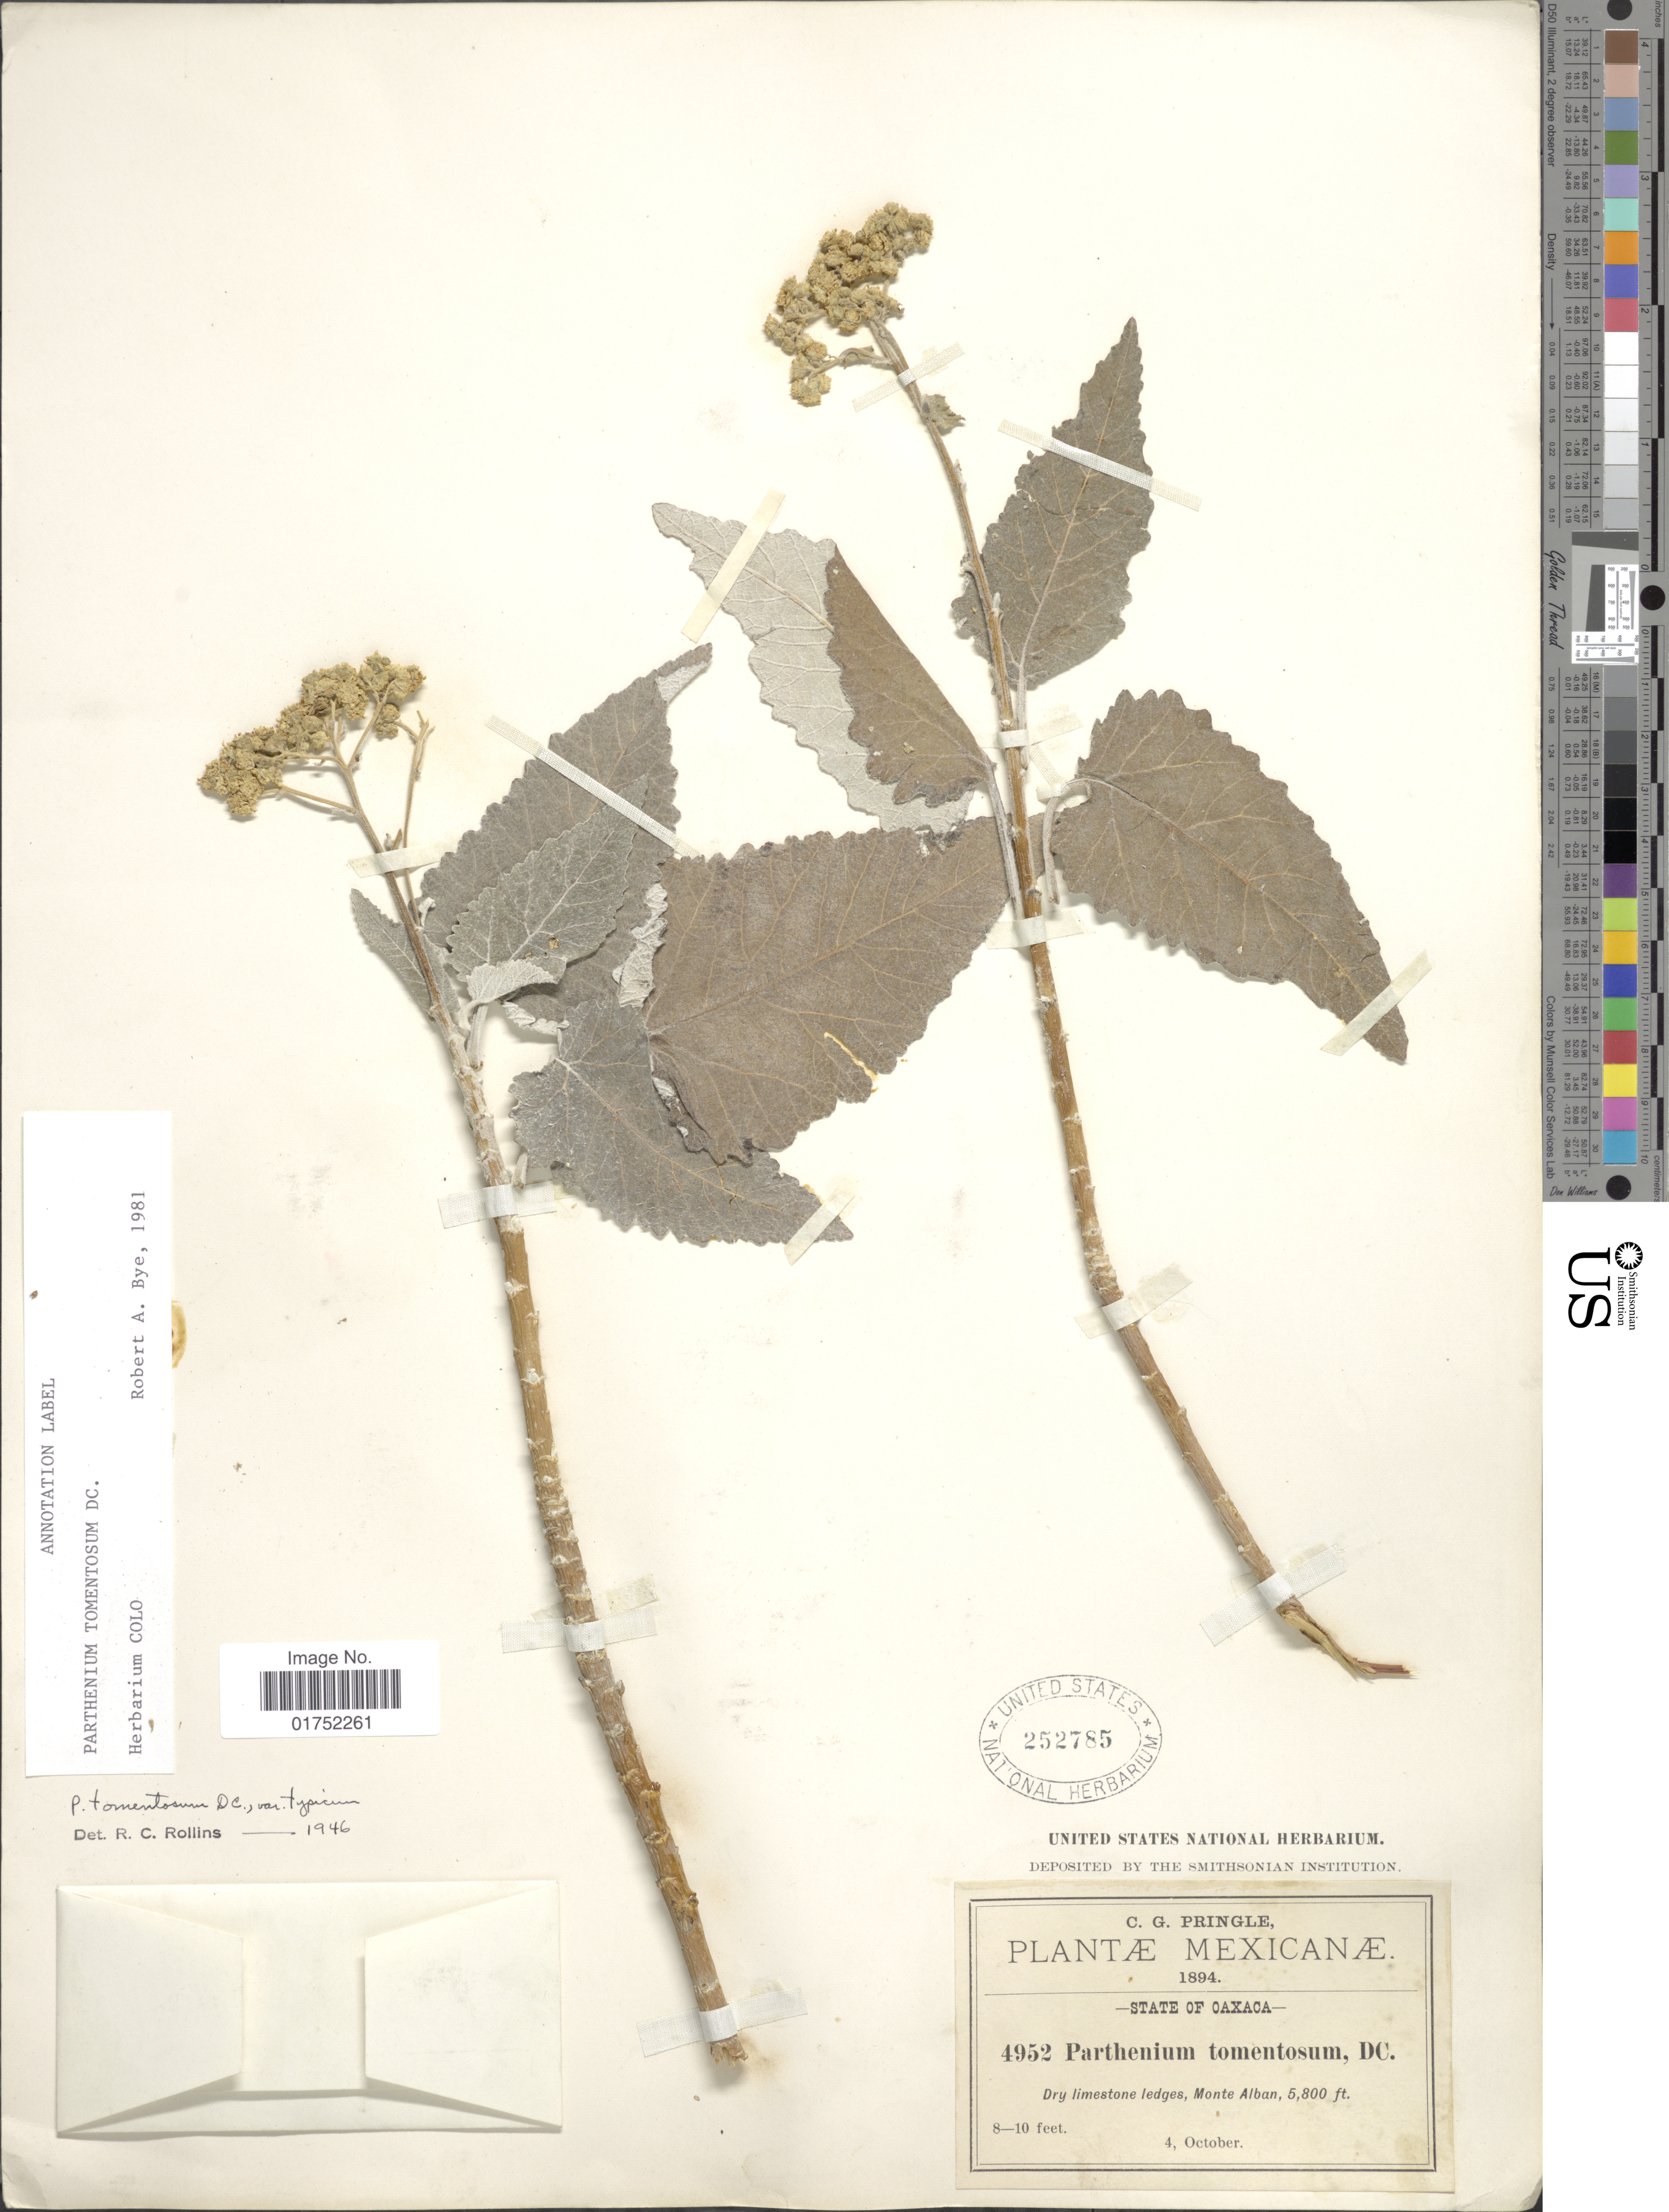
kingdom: Plantae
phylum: Tracheophyta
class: Magnoliopsida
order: Asterales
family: Asteraceae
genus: Parthenium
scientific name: Parthenium tomentosum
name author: DC.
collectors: C. G. Pringle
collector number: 4952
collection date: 1894-10-04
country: Mexico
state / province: Oaxaca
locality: Monte Alban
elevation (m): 1768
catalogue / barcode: US 252785